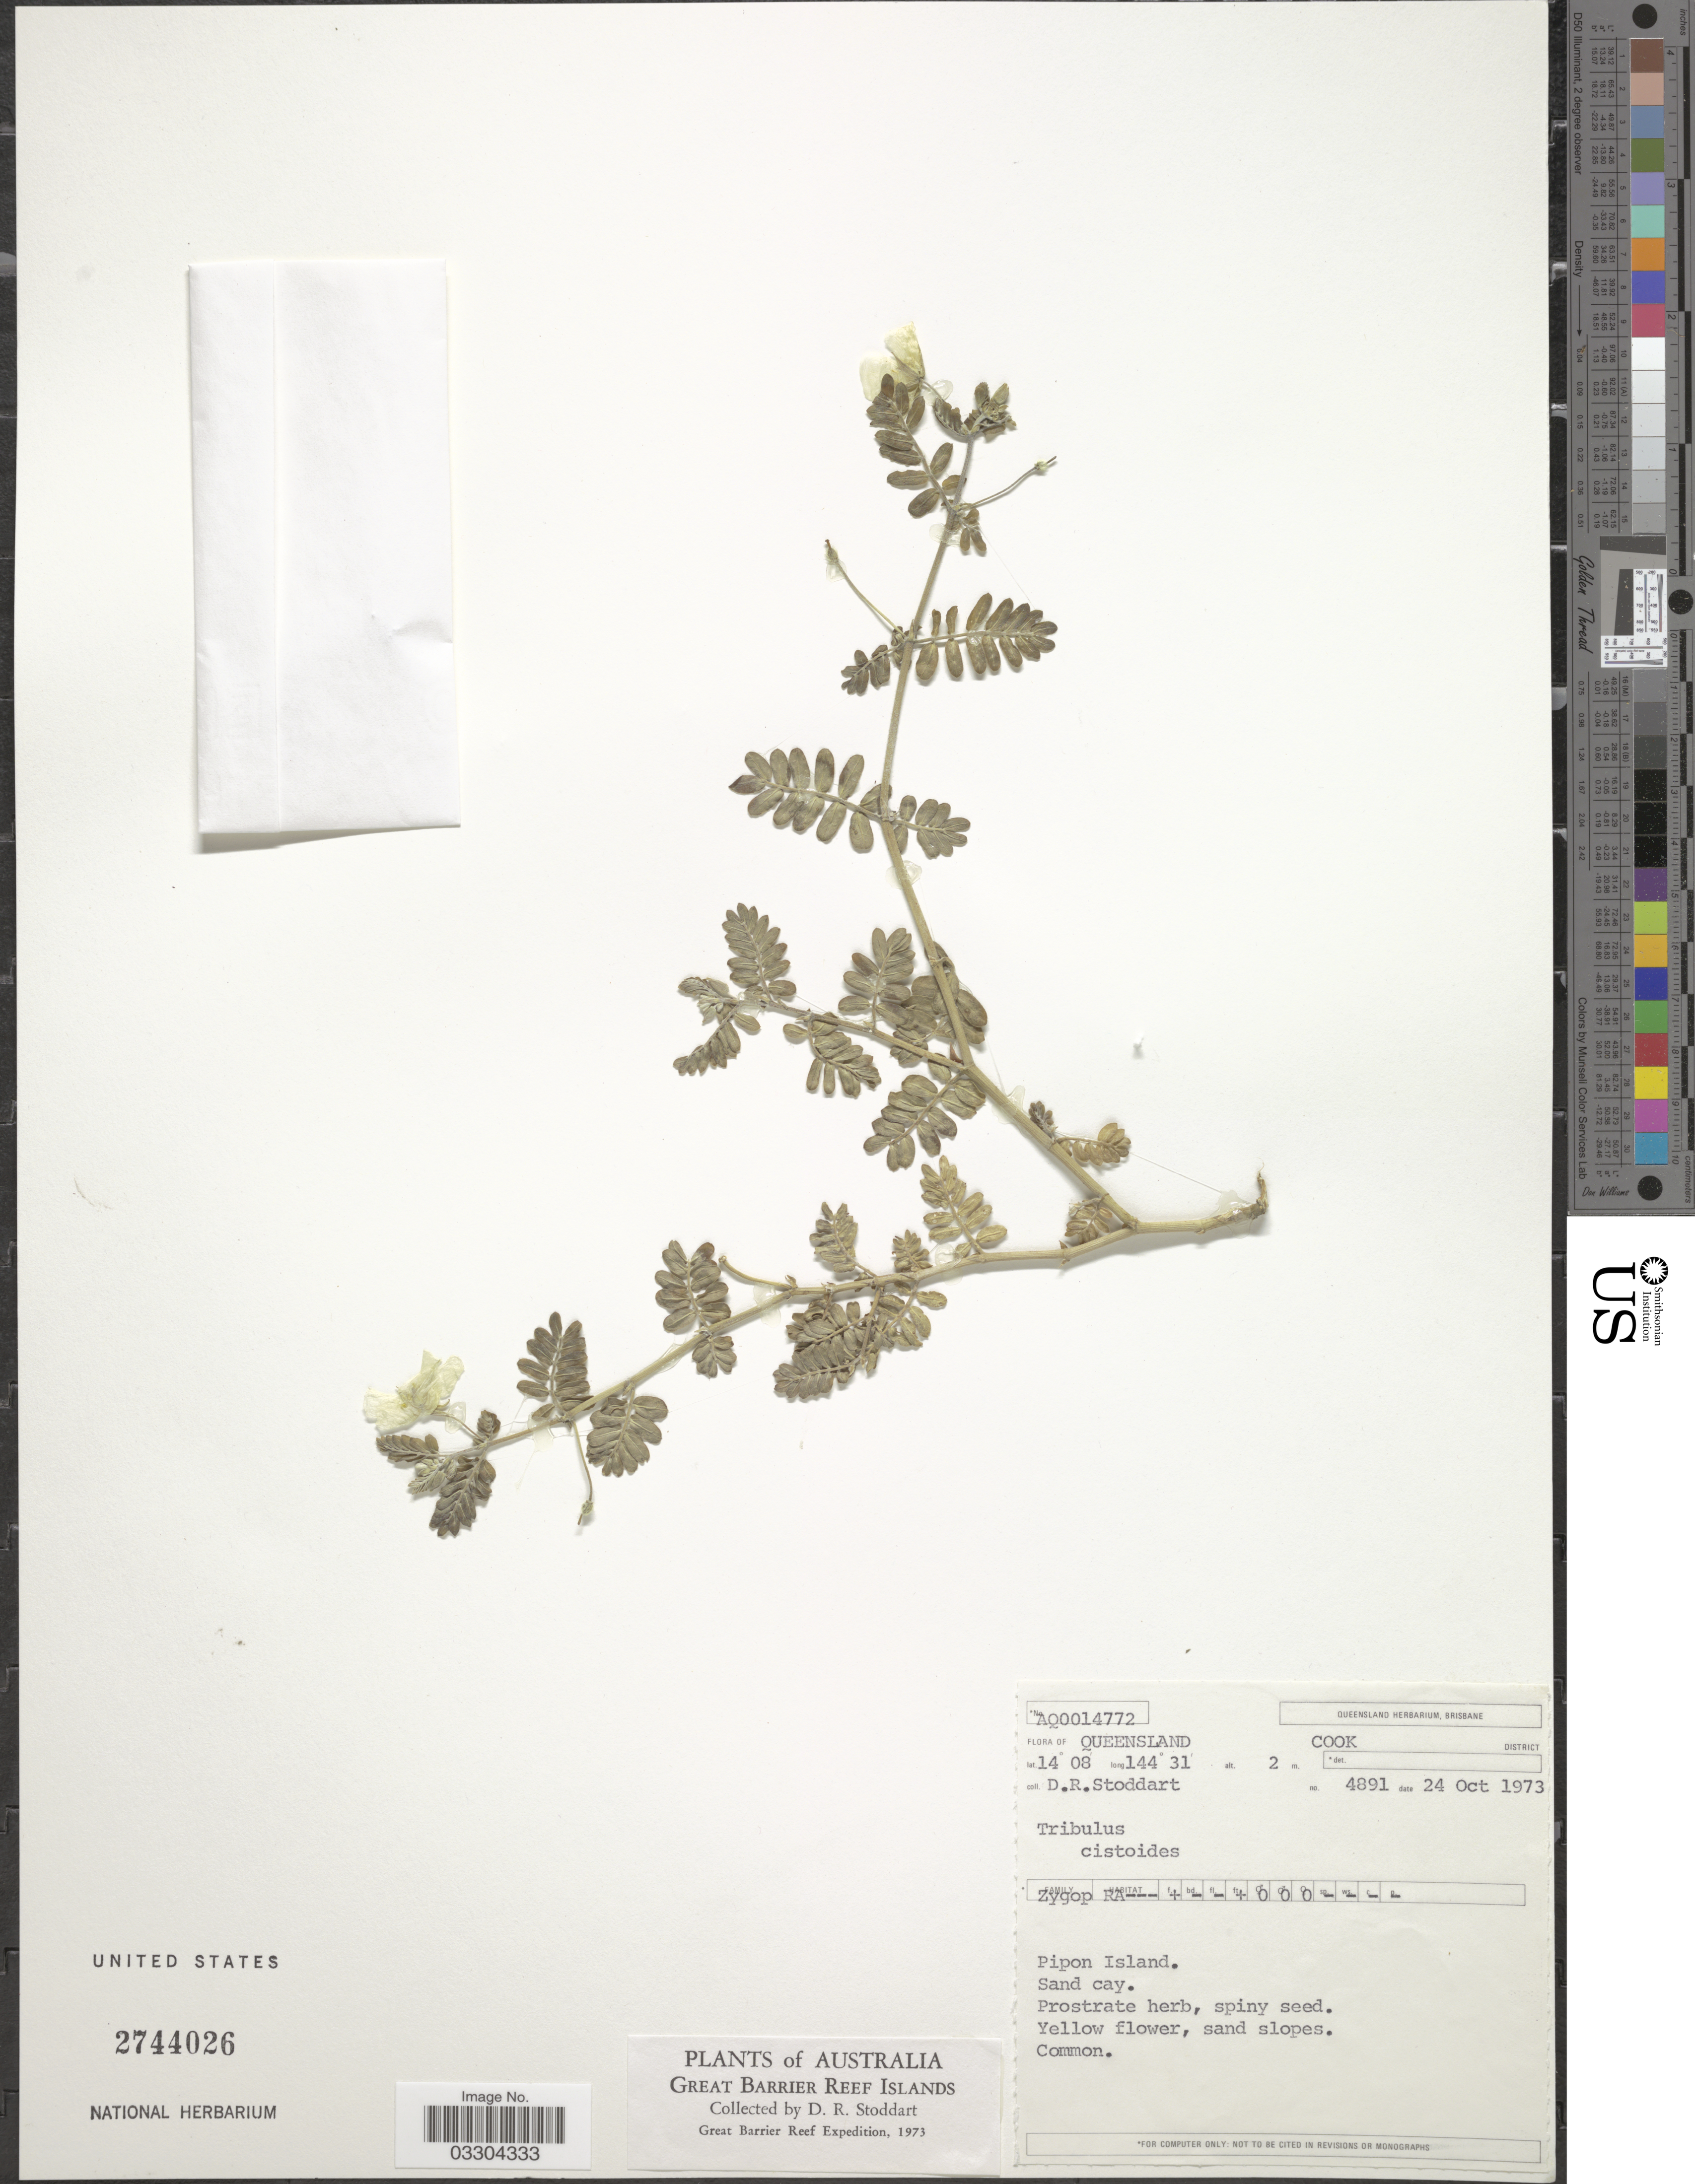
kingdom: Plantae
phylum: Tracheophyta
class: Magnoliopsida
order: Zygophyllales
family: Zygophyllaceae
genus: Tribulus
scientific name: Tribulus cistoides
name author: L.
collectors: D. R. Stoddart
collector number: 4891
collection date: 1973-10-24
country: Australia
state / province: Queensland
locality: Cook District. Pipon Island.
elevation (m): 2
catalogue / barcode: US 2744026